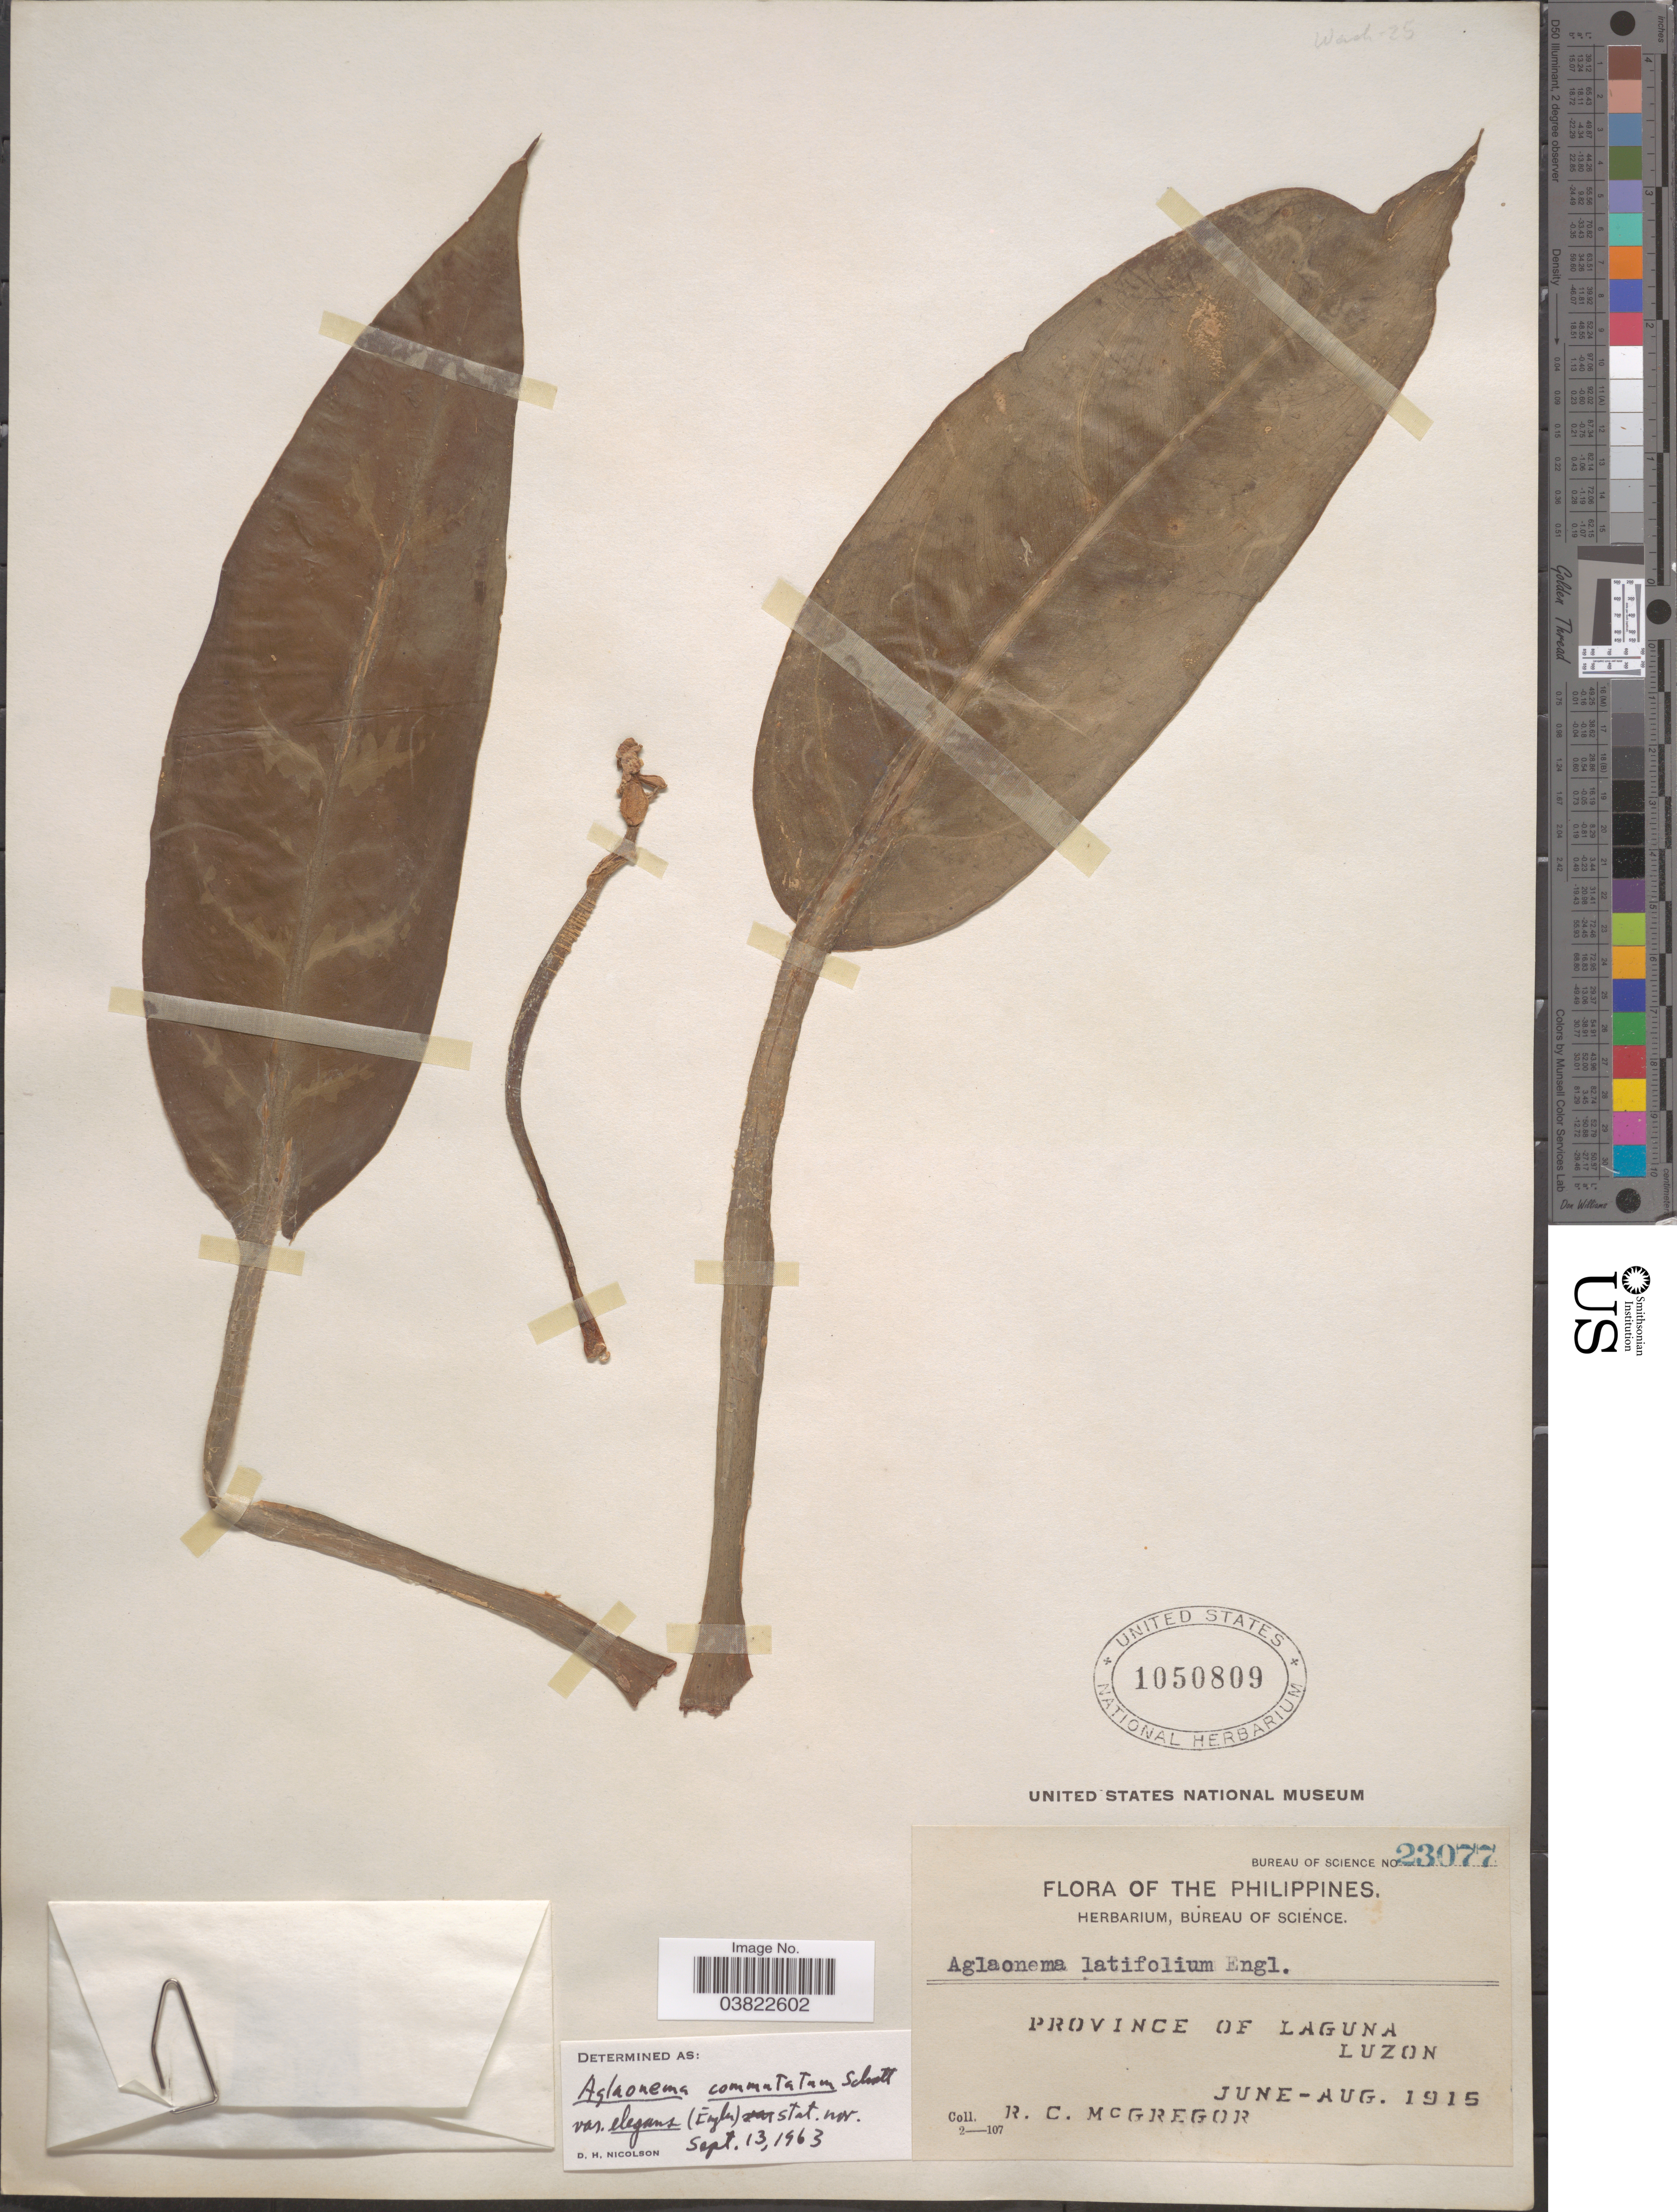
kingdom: Plantae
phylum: Tracheophyta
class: Liliopsida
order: Alismatales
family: Araceae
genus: Aglaonema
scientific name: Aglaonema commutatum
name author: Schott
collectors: R. C. McGregor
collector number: Bureau of Science 23077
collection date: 1915-06/1915-08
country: Philippines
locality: Province of Laguna. Luzon.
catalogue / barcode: US 1050809